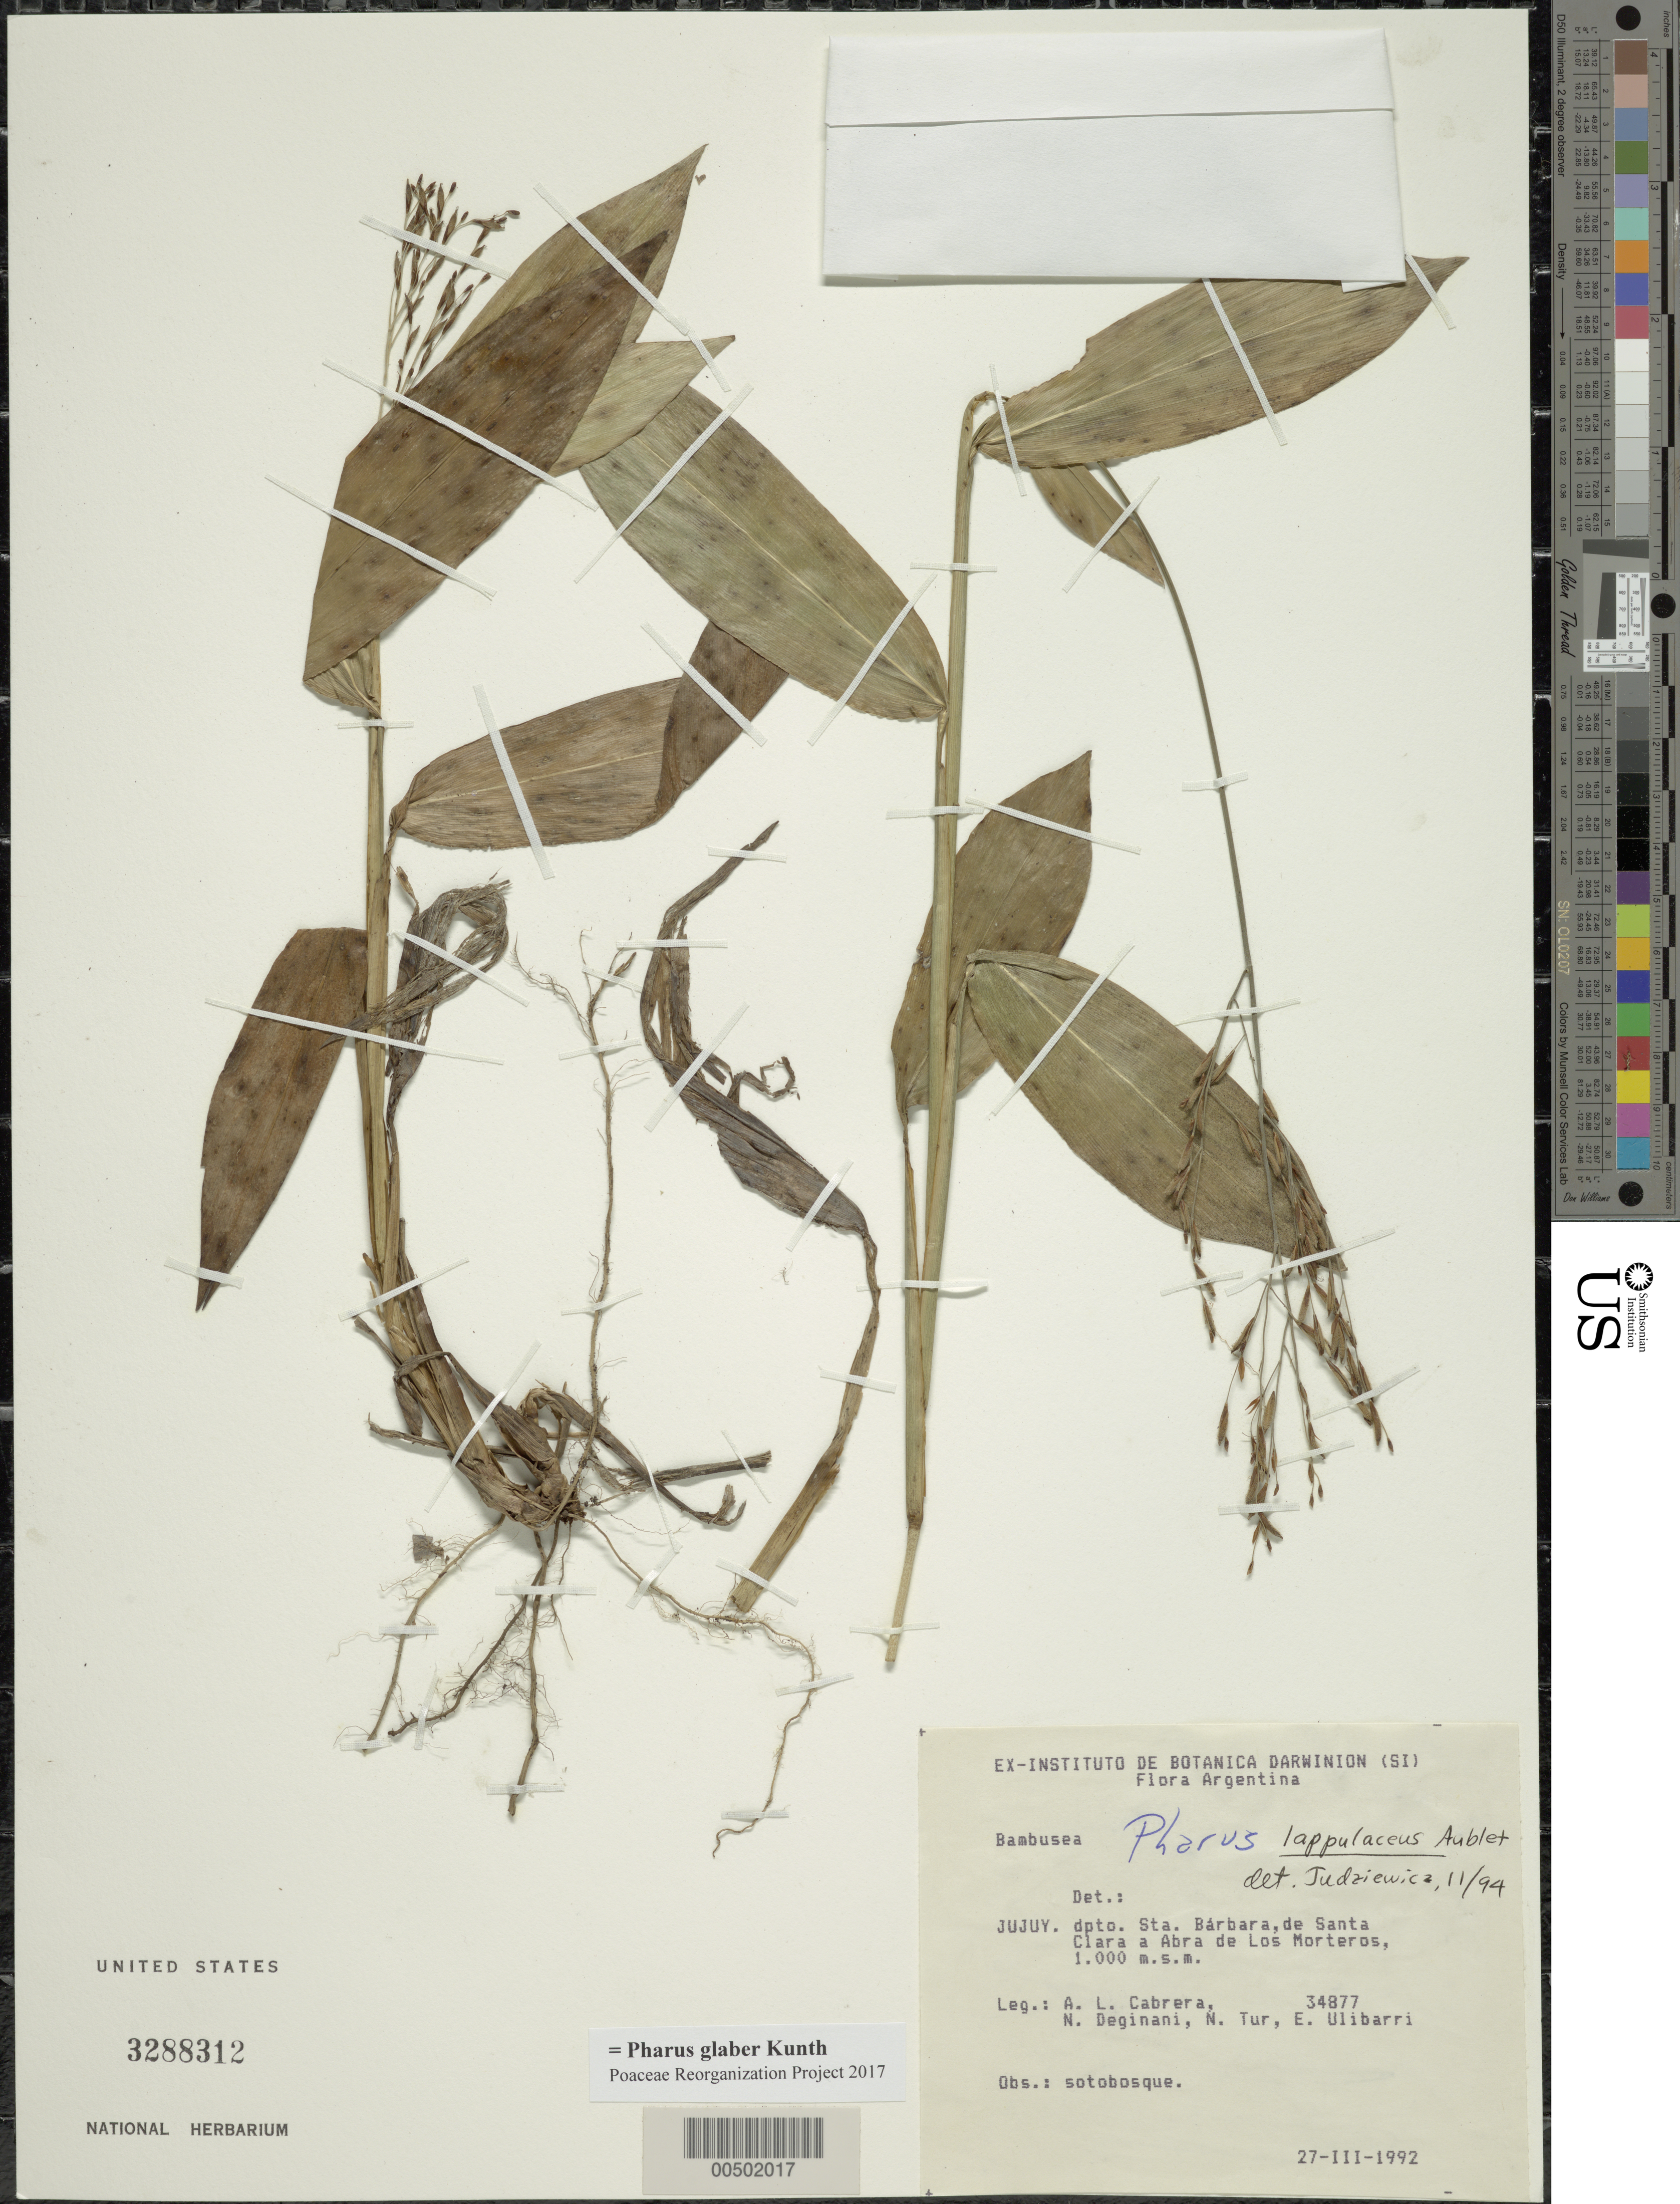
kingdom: Plantae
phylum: Tracheophyta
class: Liliopsida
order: Poales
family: Poaceae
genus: Pharus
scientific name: Pharus glaber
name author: Kunth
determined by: Poaceae Reorganization Project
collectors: A. L. Cabrera, N. Deginani, N. Tur & E. Ulibarri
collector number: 34877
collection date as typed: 17 Mar 1992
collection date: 1992-03-17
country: Argentina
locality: Santa Barbara, Santa Clara a Abra de los Morteros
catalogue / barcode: US 3288312